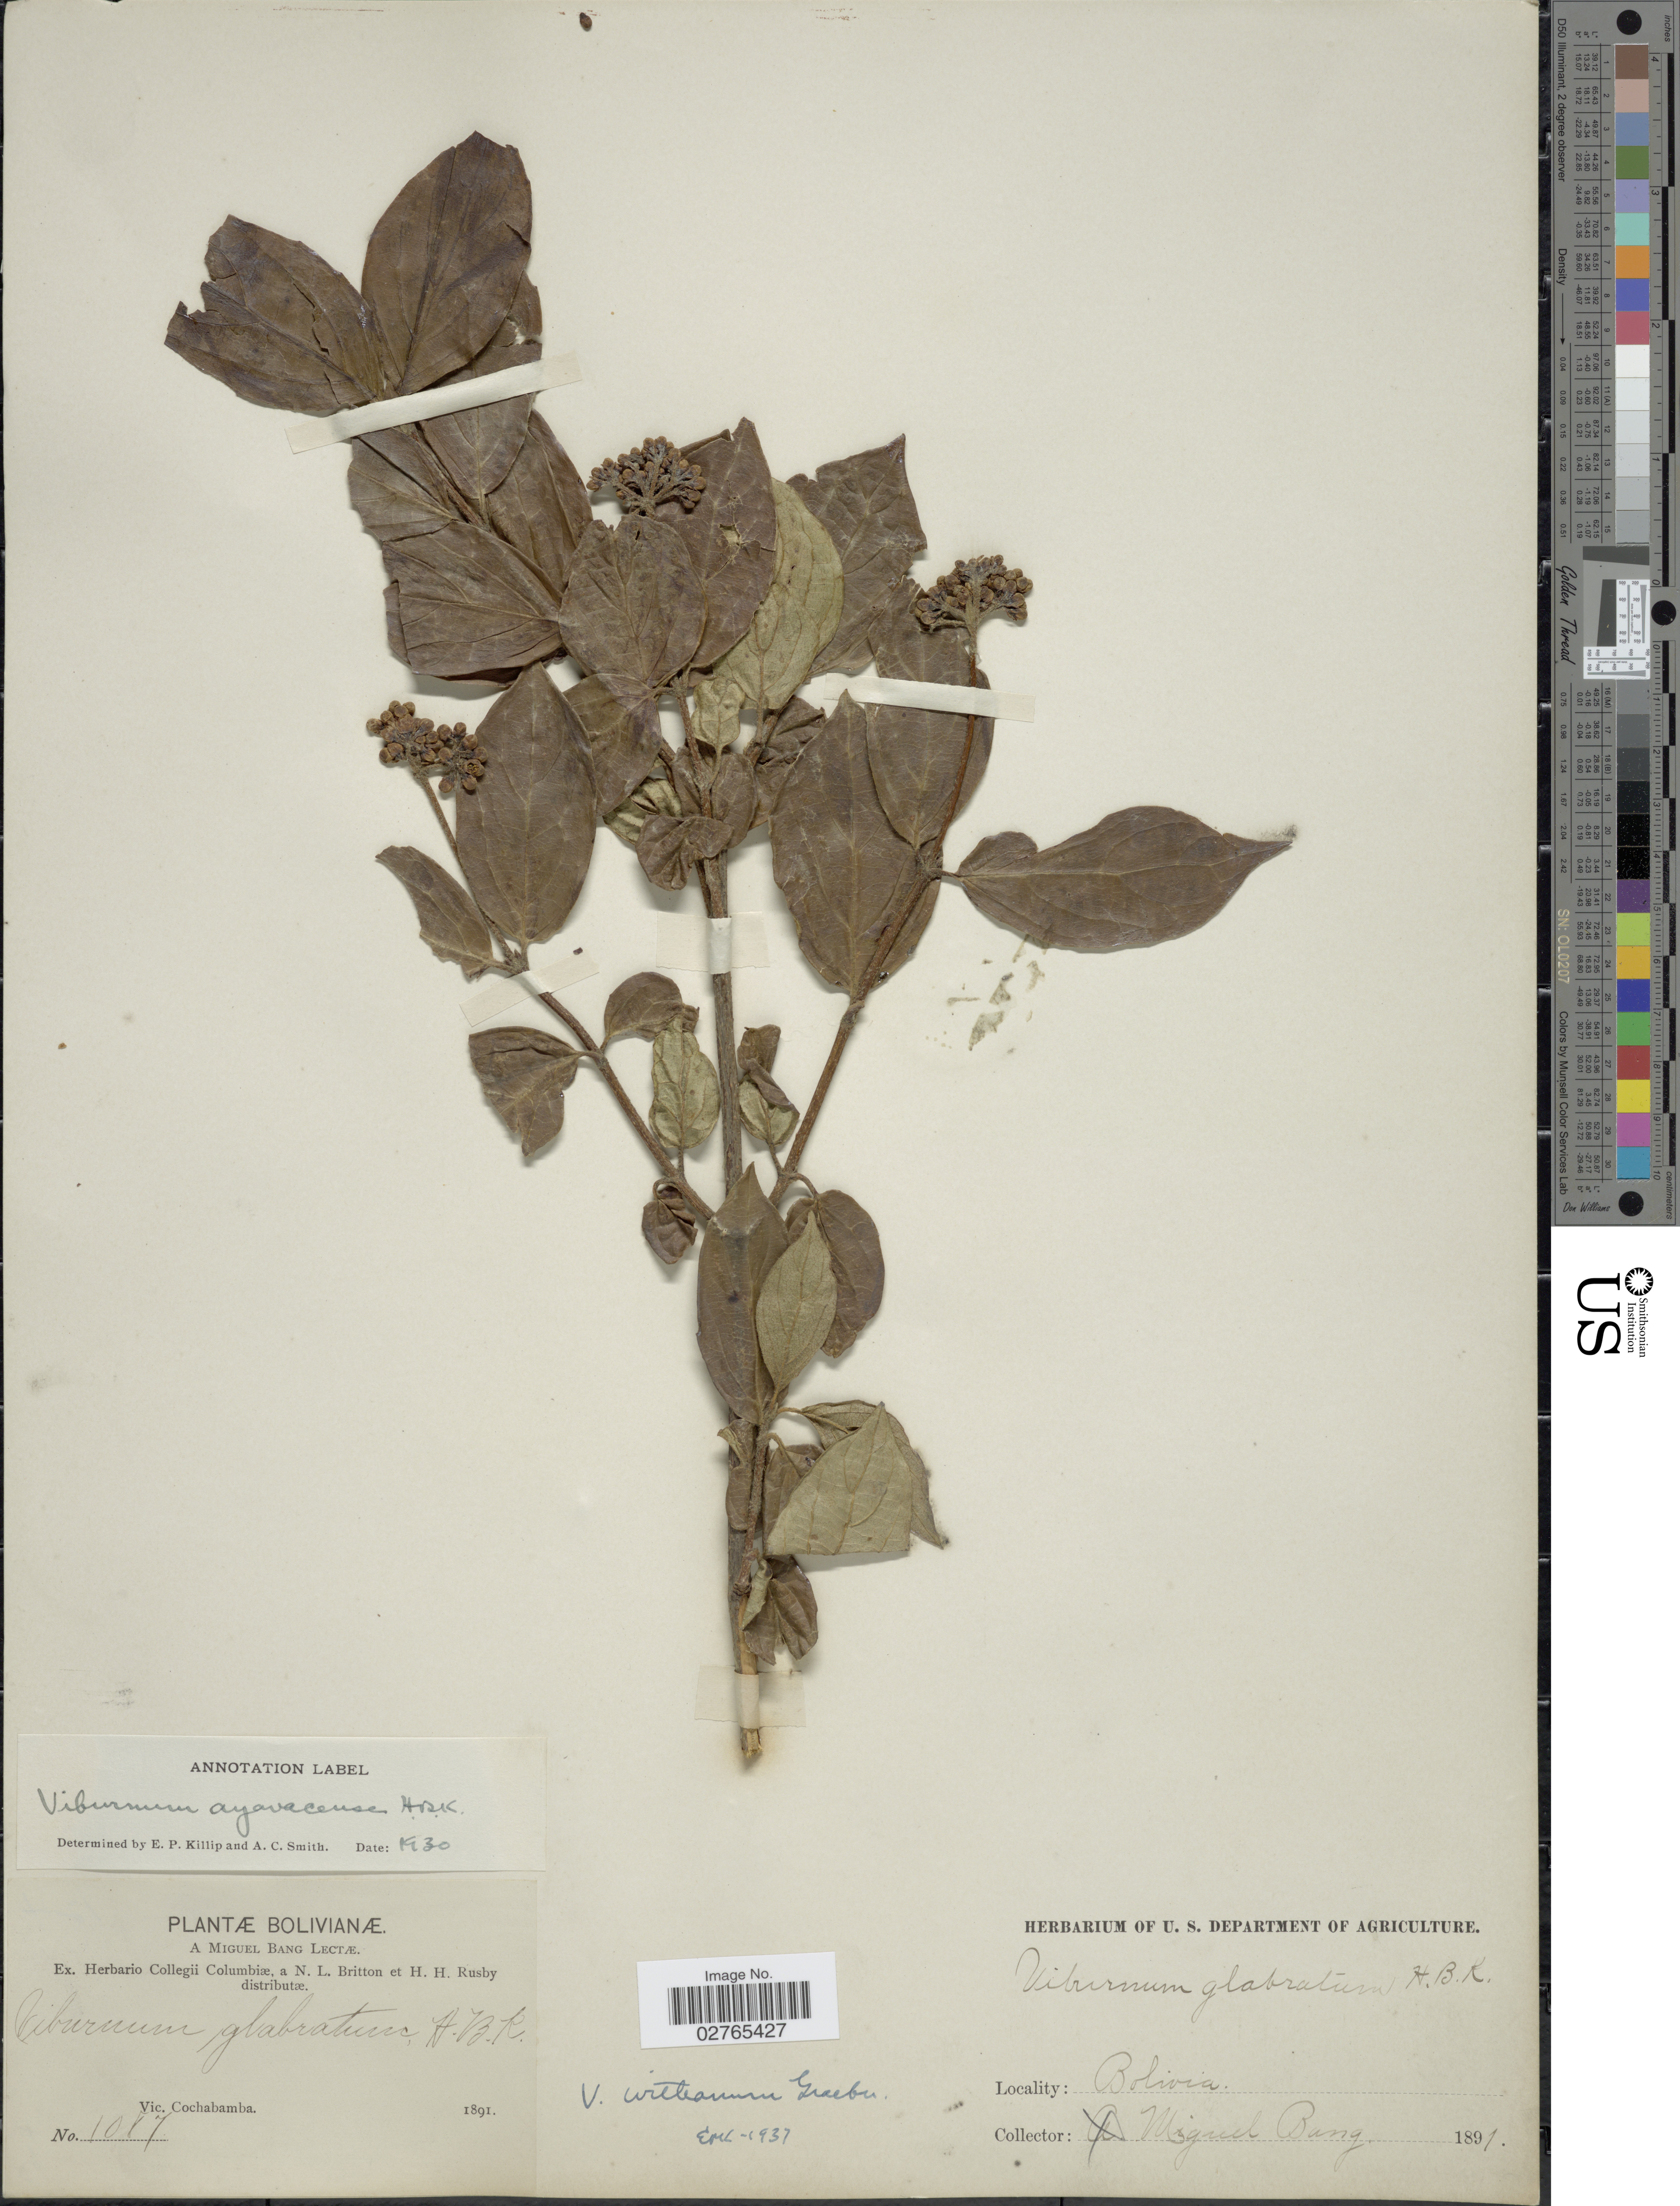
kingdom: Plantae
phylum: Tracheophyta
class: Magnoliopsida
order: Dipsacales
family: Viburnaceae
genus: Viburnum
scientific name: Viburnum witteanum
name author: Graebn.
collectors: M. Bang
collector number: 1087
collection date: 1891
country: Bolivia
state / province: Cochabamba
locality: Vic. Cochabamba